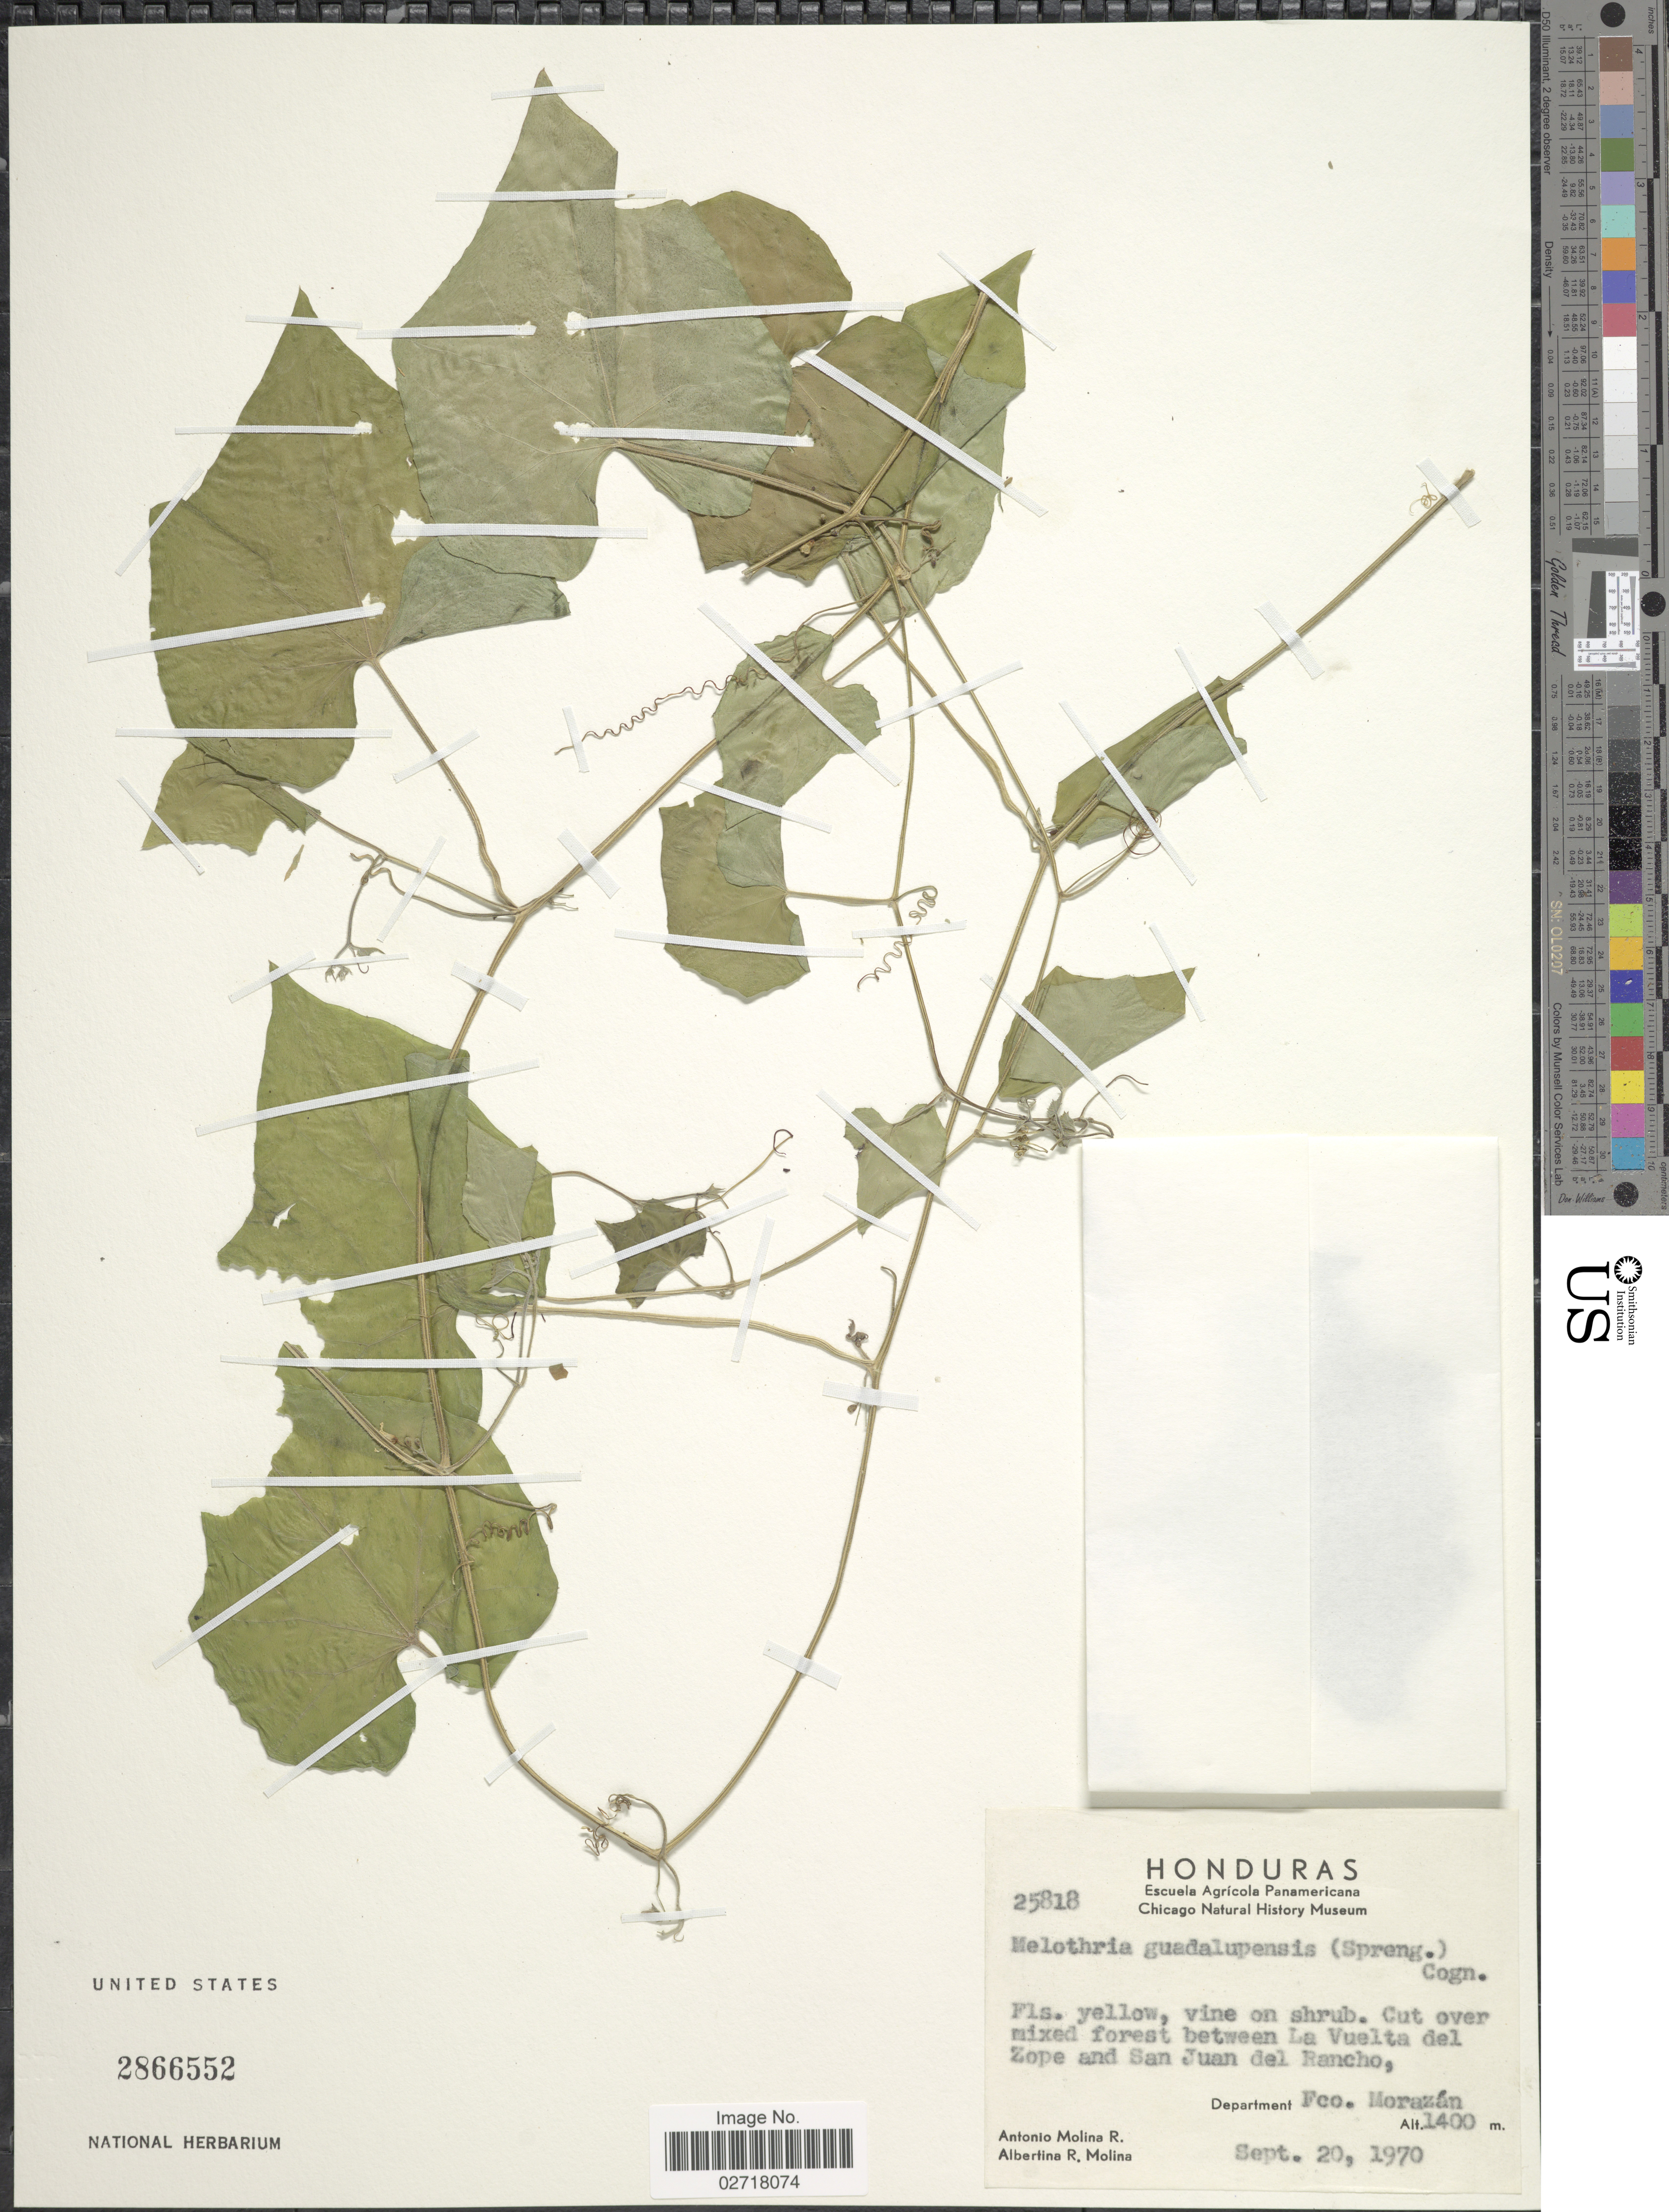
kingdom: Plantae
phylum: Tracheophyta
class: Magnoliopsida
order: Cucurbitales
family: Cucurbitaceae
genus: Melothria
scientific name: Melothria pendula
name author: L.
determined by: U.S. National Herbarium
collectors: A. Molina R. & A. R. Molina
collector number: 25818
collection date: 1970-09-20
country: Honduras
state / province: Fco. Morazán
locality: Between La Vuelta del Zope and San Juan del Rancho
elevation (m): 1400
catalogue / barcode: US 2866552